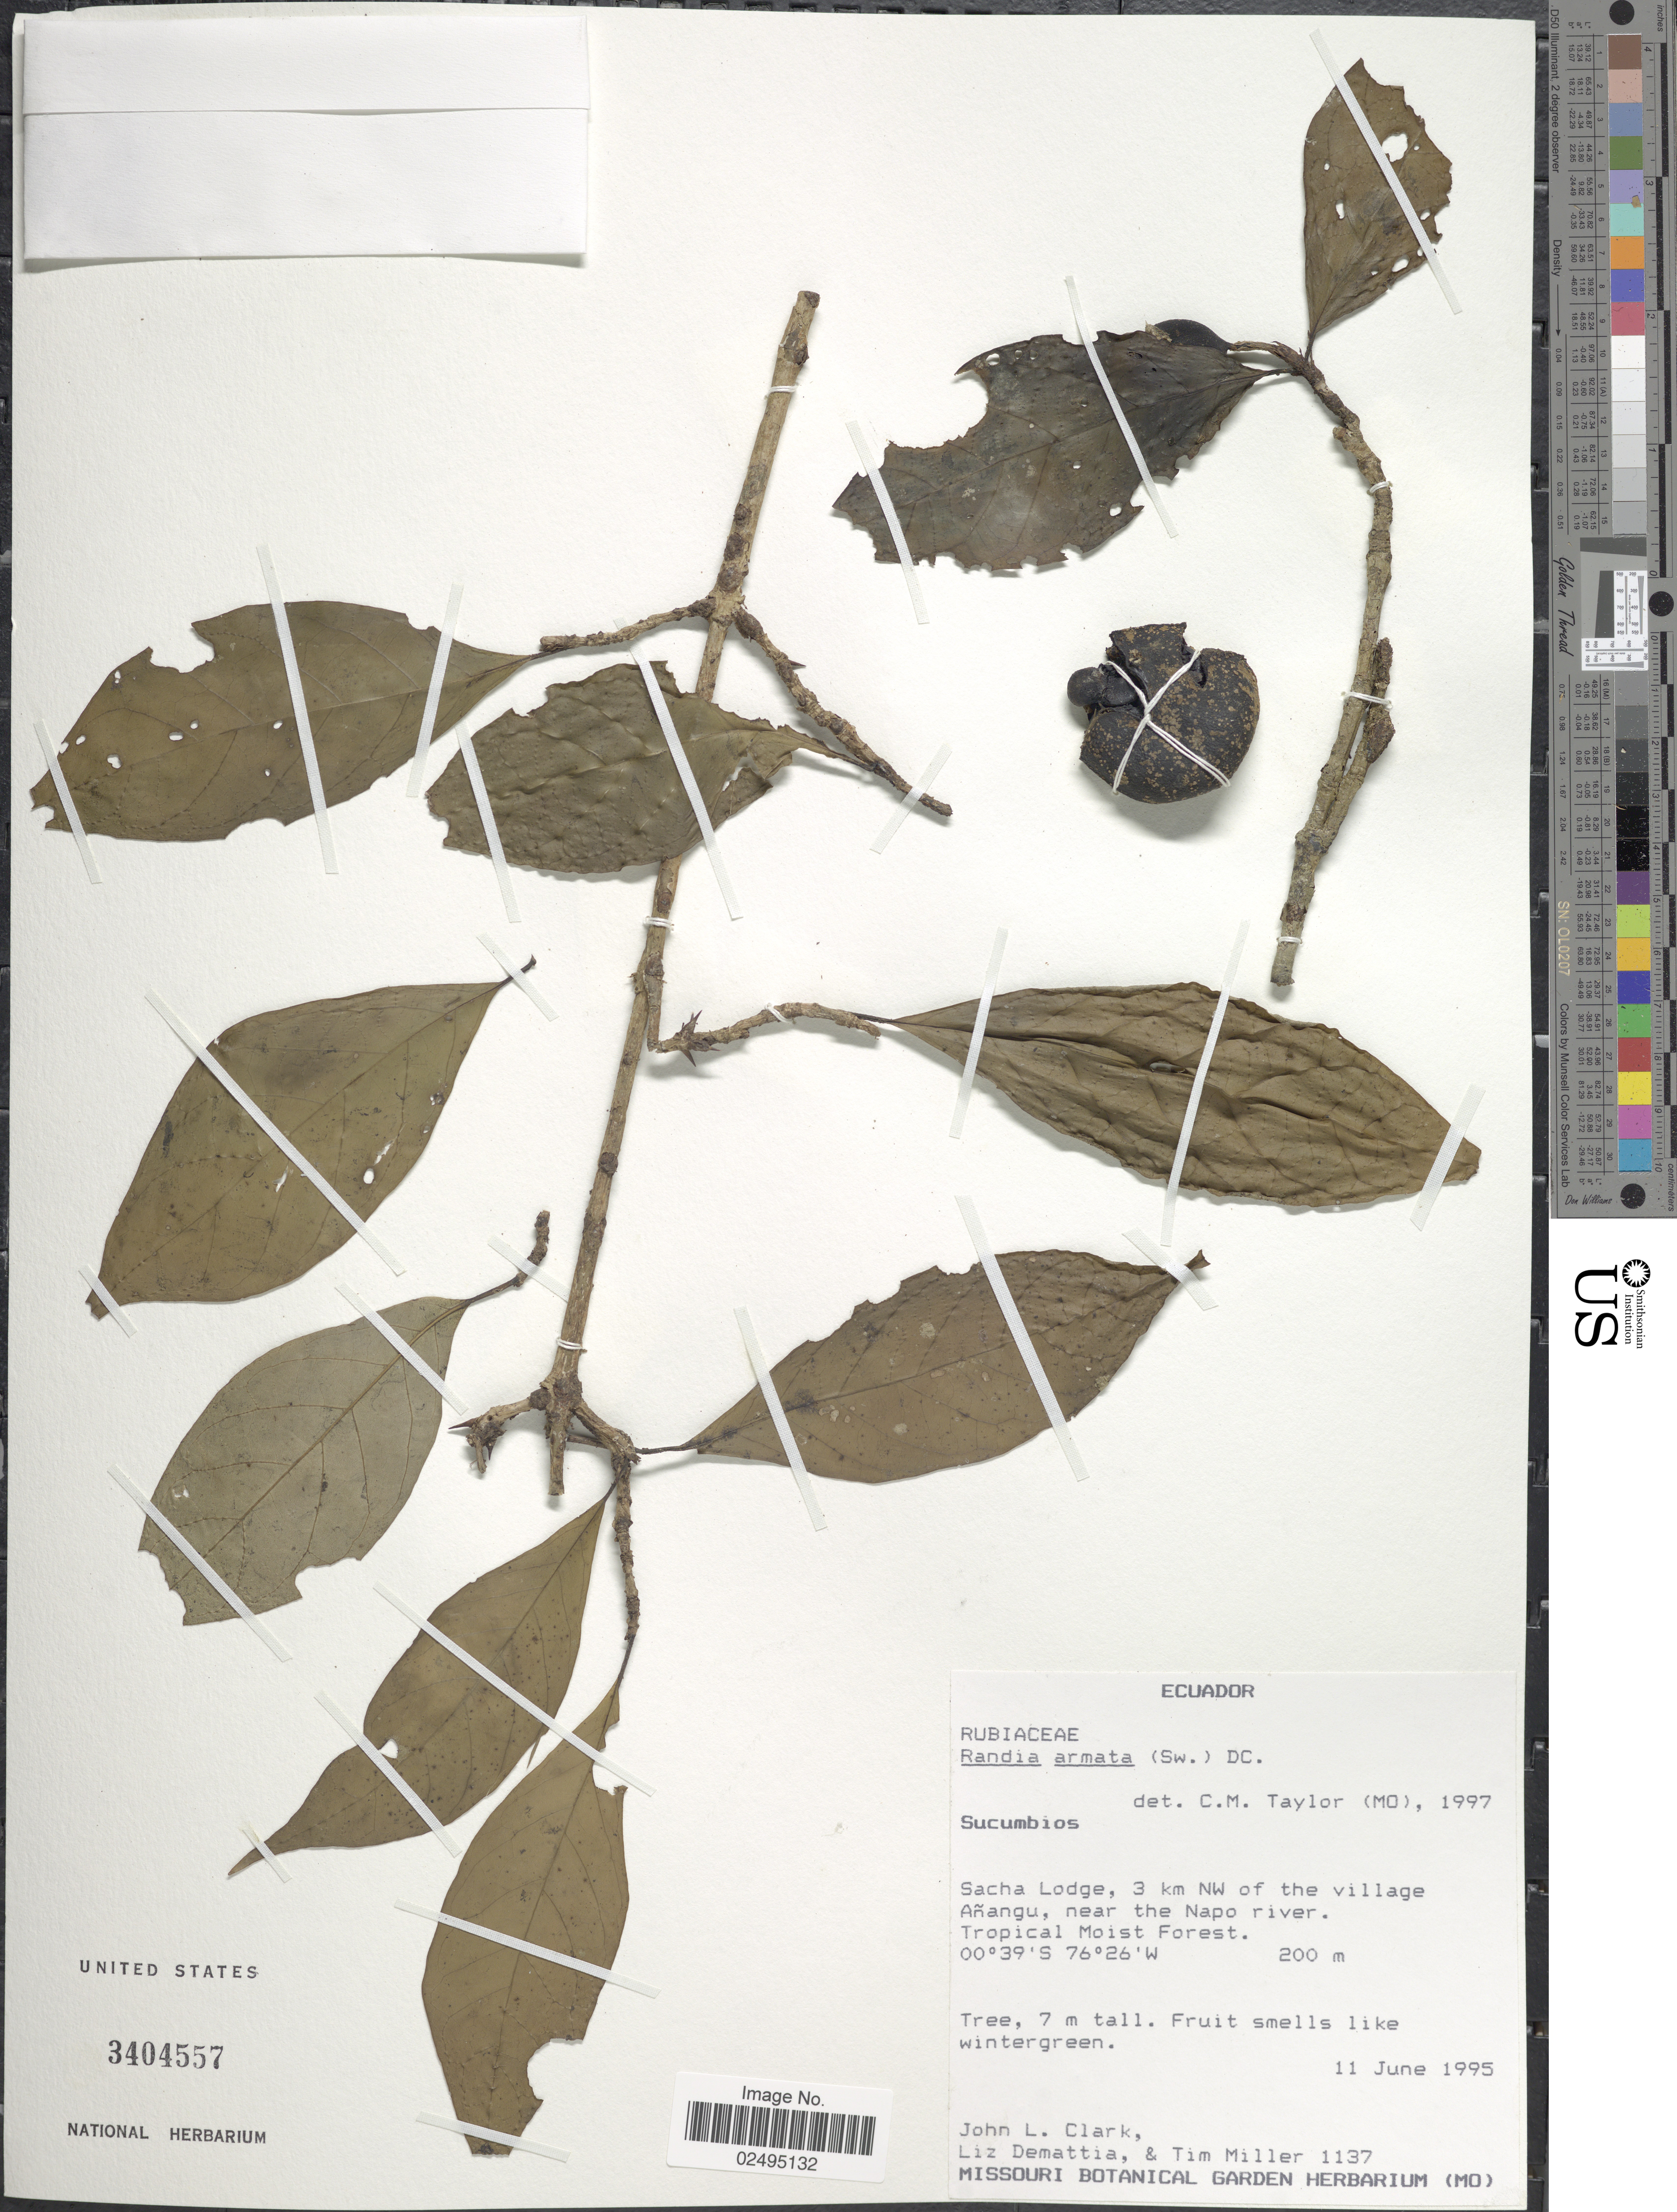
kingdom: Plantae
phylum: Tracheophyta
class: Magnoliopsida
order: Gentianales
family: Rubiaceae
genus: Randia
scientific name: Randia armata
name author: (Sw.) DC.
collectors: J. L. Clark, L. Demattia & T. Miller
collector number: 1137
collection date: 1995-06-11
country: Ecuador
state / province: Napo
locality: Sacha Lodge, 3 km NW of the village Anangu, near the Napo River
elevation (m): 200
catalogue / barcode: US 3404557